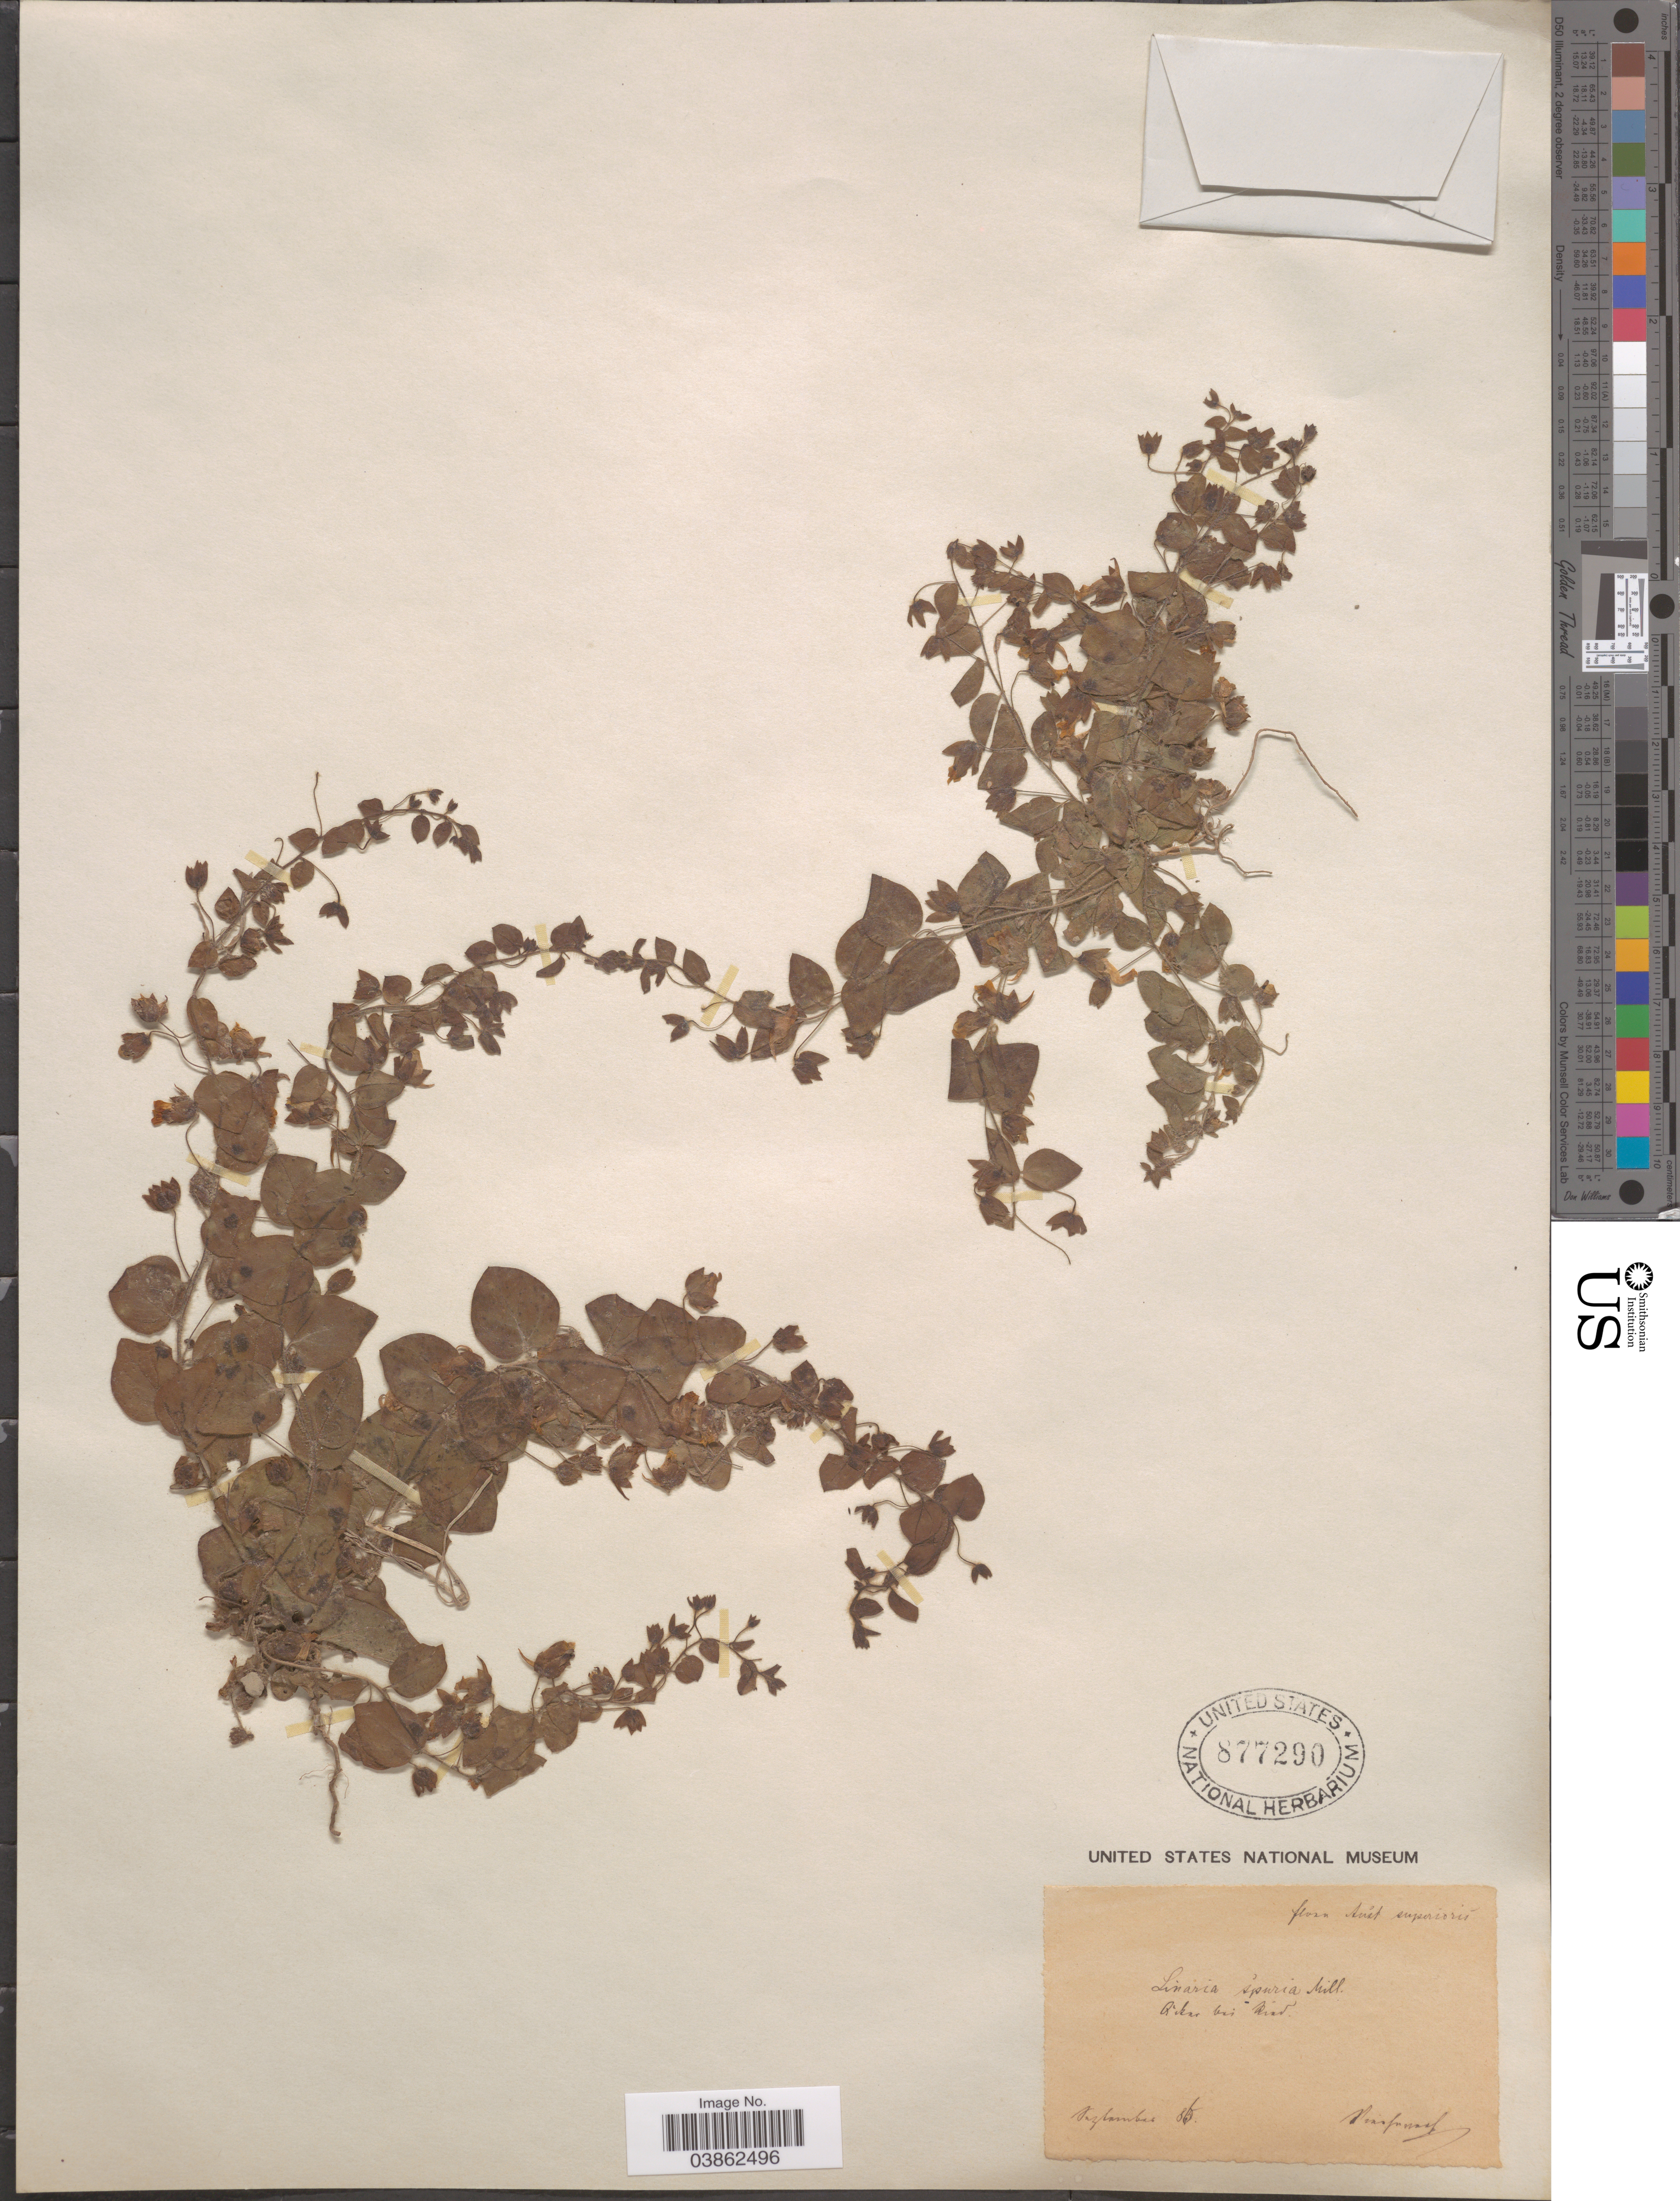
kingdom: Plantae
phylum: Tracheophyta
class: Magnoliopsida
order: Lamiales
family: Plantaginaceae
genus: Elatinoides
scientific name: Elatinoides spuria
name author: (L.) Wettst.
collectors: F. Vierhapper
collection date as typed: Transcribed d/m/y: /9/86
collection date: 1886-09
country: Austria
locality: flora Aust. superioris, Äcker bei Ried.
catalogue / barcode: US 877290